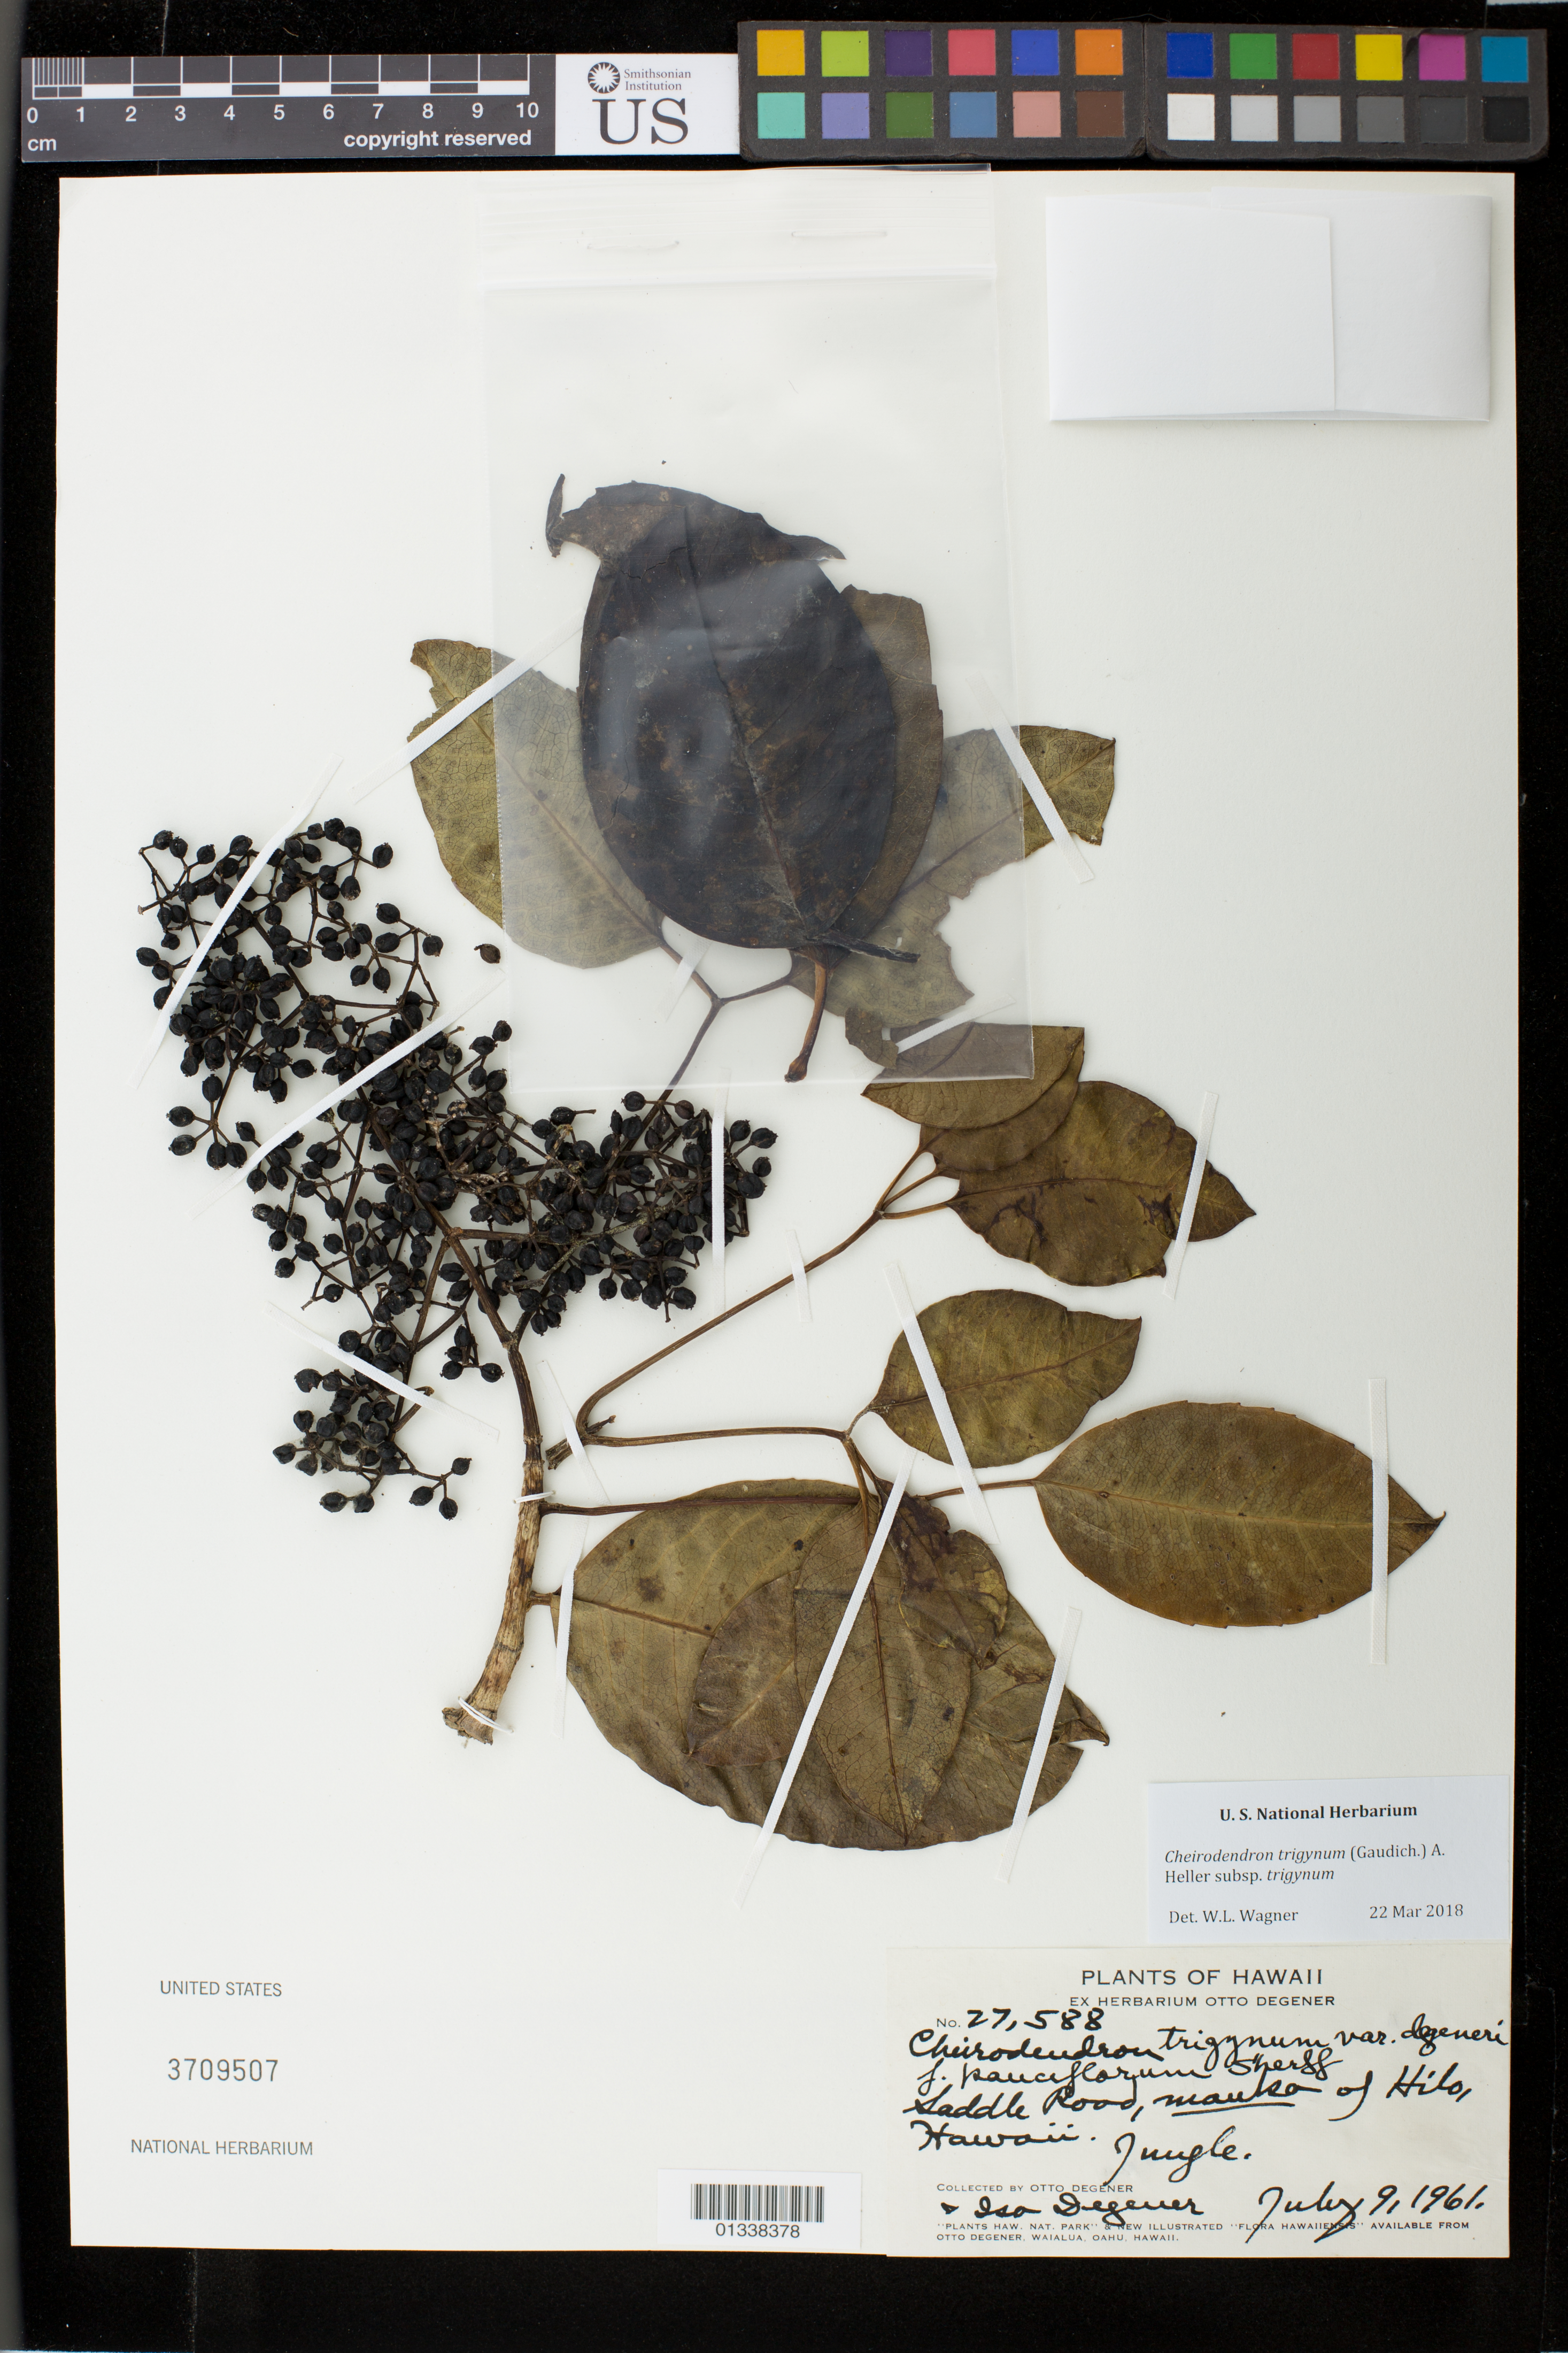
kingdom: Plantae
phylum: Tracheophyta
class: Magnoliopsida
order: Apiales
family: Araliaceae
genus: Cheirodendron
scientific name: Cheirodendron trigynum subsp. trigynum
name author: (Gaudich.) A. Heller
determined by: Wagner, W. L., (BOT), Smithsonian Institution - National Museum of Natural History (UNITED STATES)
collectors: O. Degener & I. Degener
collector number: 27588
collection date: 1961-07-09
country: United States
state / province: Hawaii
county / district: Hawaii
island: Hawaii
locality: Saddle Road, mauka of Hilo.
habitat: Jungle.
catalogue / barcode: US 3709507